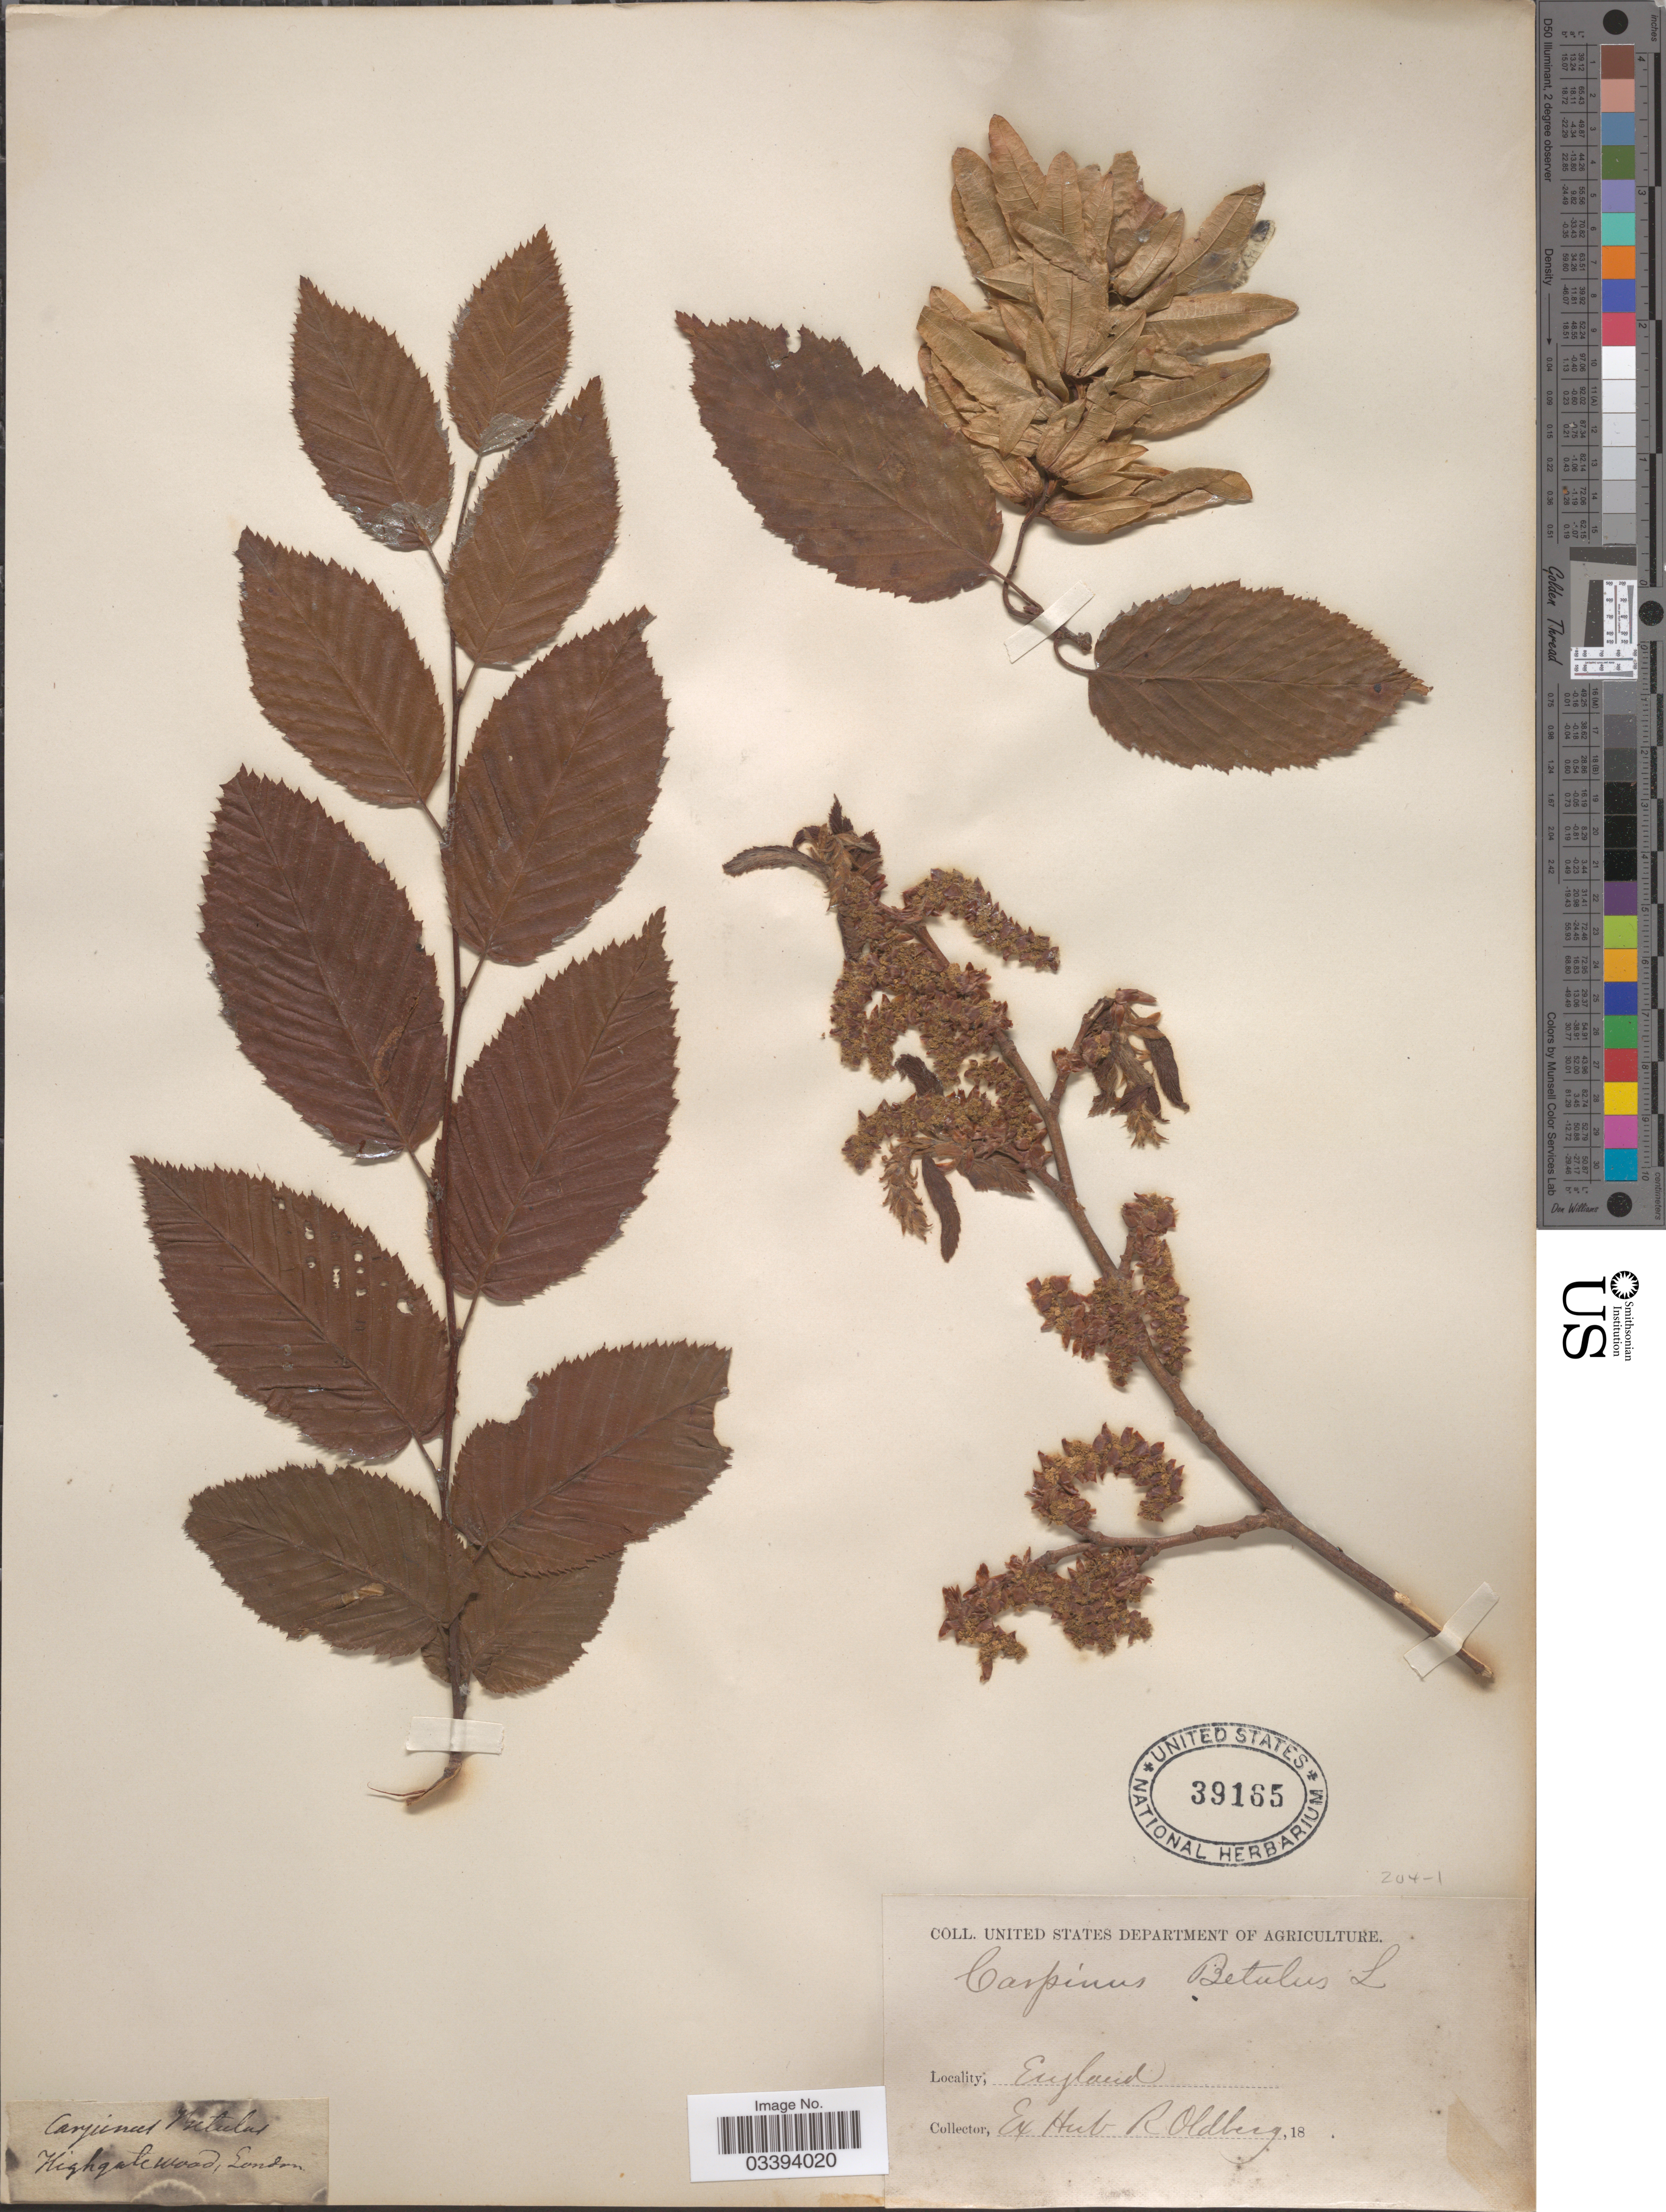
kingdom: Plantae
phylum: Tracheophyta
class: Magnoliopsida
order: Fagales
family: Betulaceae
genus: Carpinus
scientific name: Carpinus betulus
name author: L.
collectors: ex herb. R. Oldberg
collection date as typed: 18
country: United Kingdom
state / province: England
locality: Highgatewood, London.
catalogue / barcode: US 39185